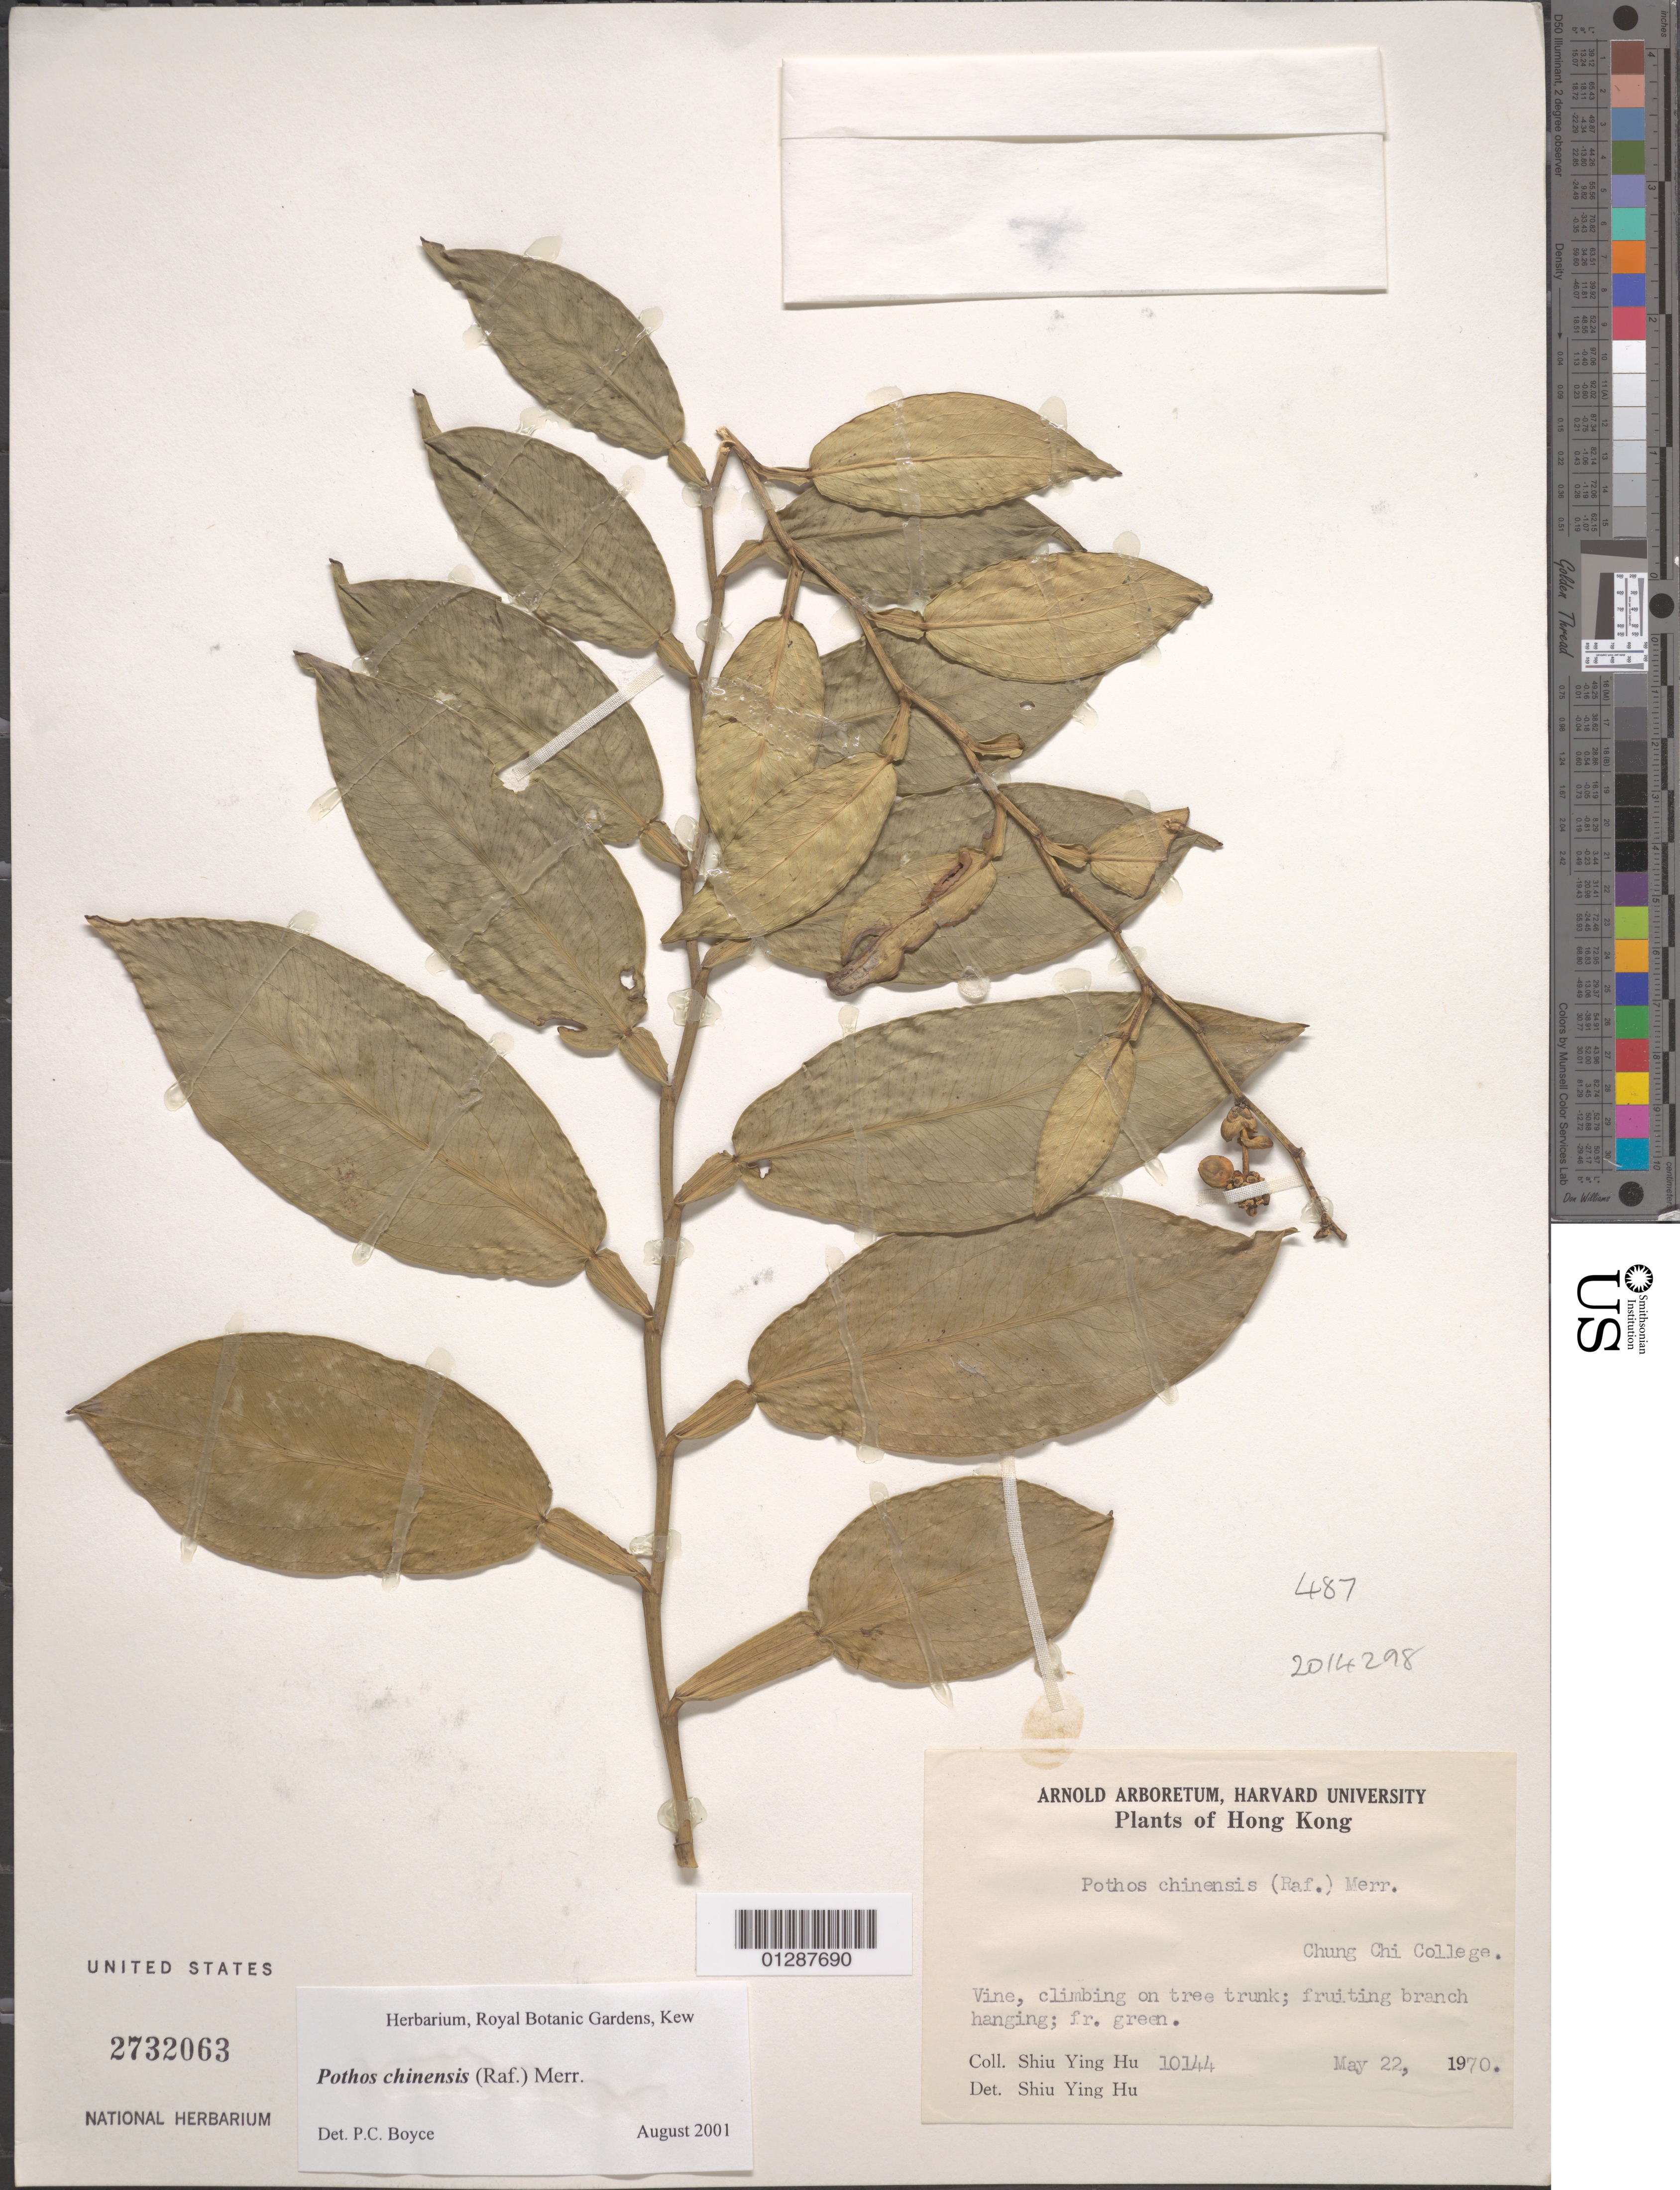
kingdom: Plantae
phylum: Tracheophyta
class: Liliopsida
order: Alismatales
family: Araceae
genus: Pothos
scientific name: Pothos chinensis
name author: (Raf.) Merr.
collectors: S. Y. Hu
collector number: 10144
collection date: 1970-05-22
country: China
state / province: Hong Kong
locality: Chung Chi College.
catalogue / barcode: US 2732063